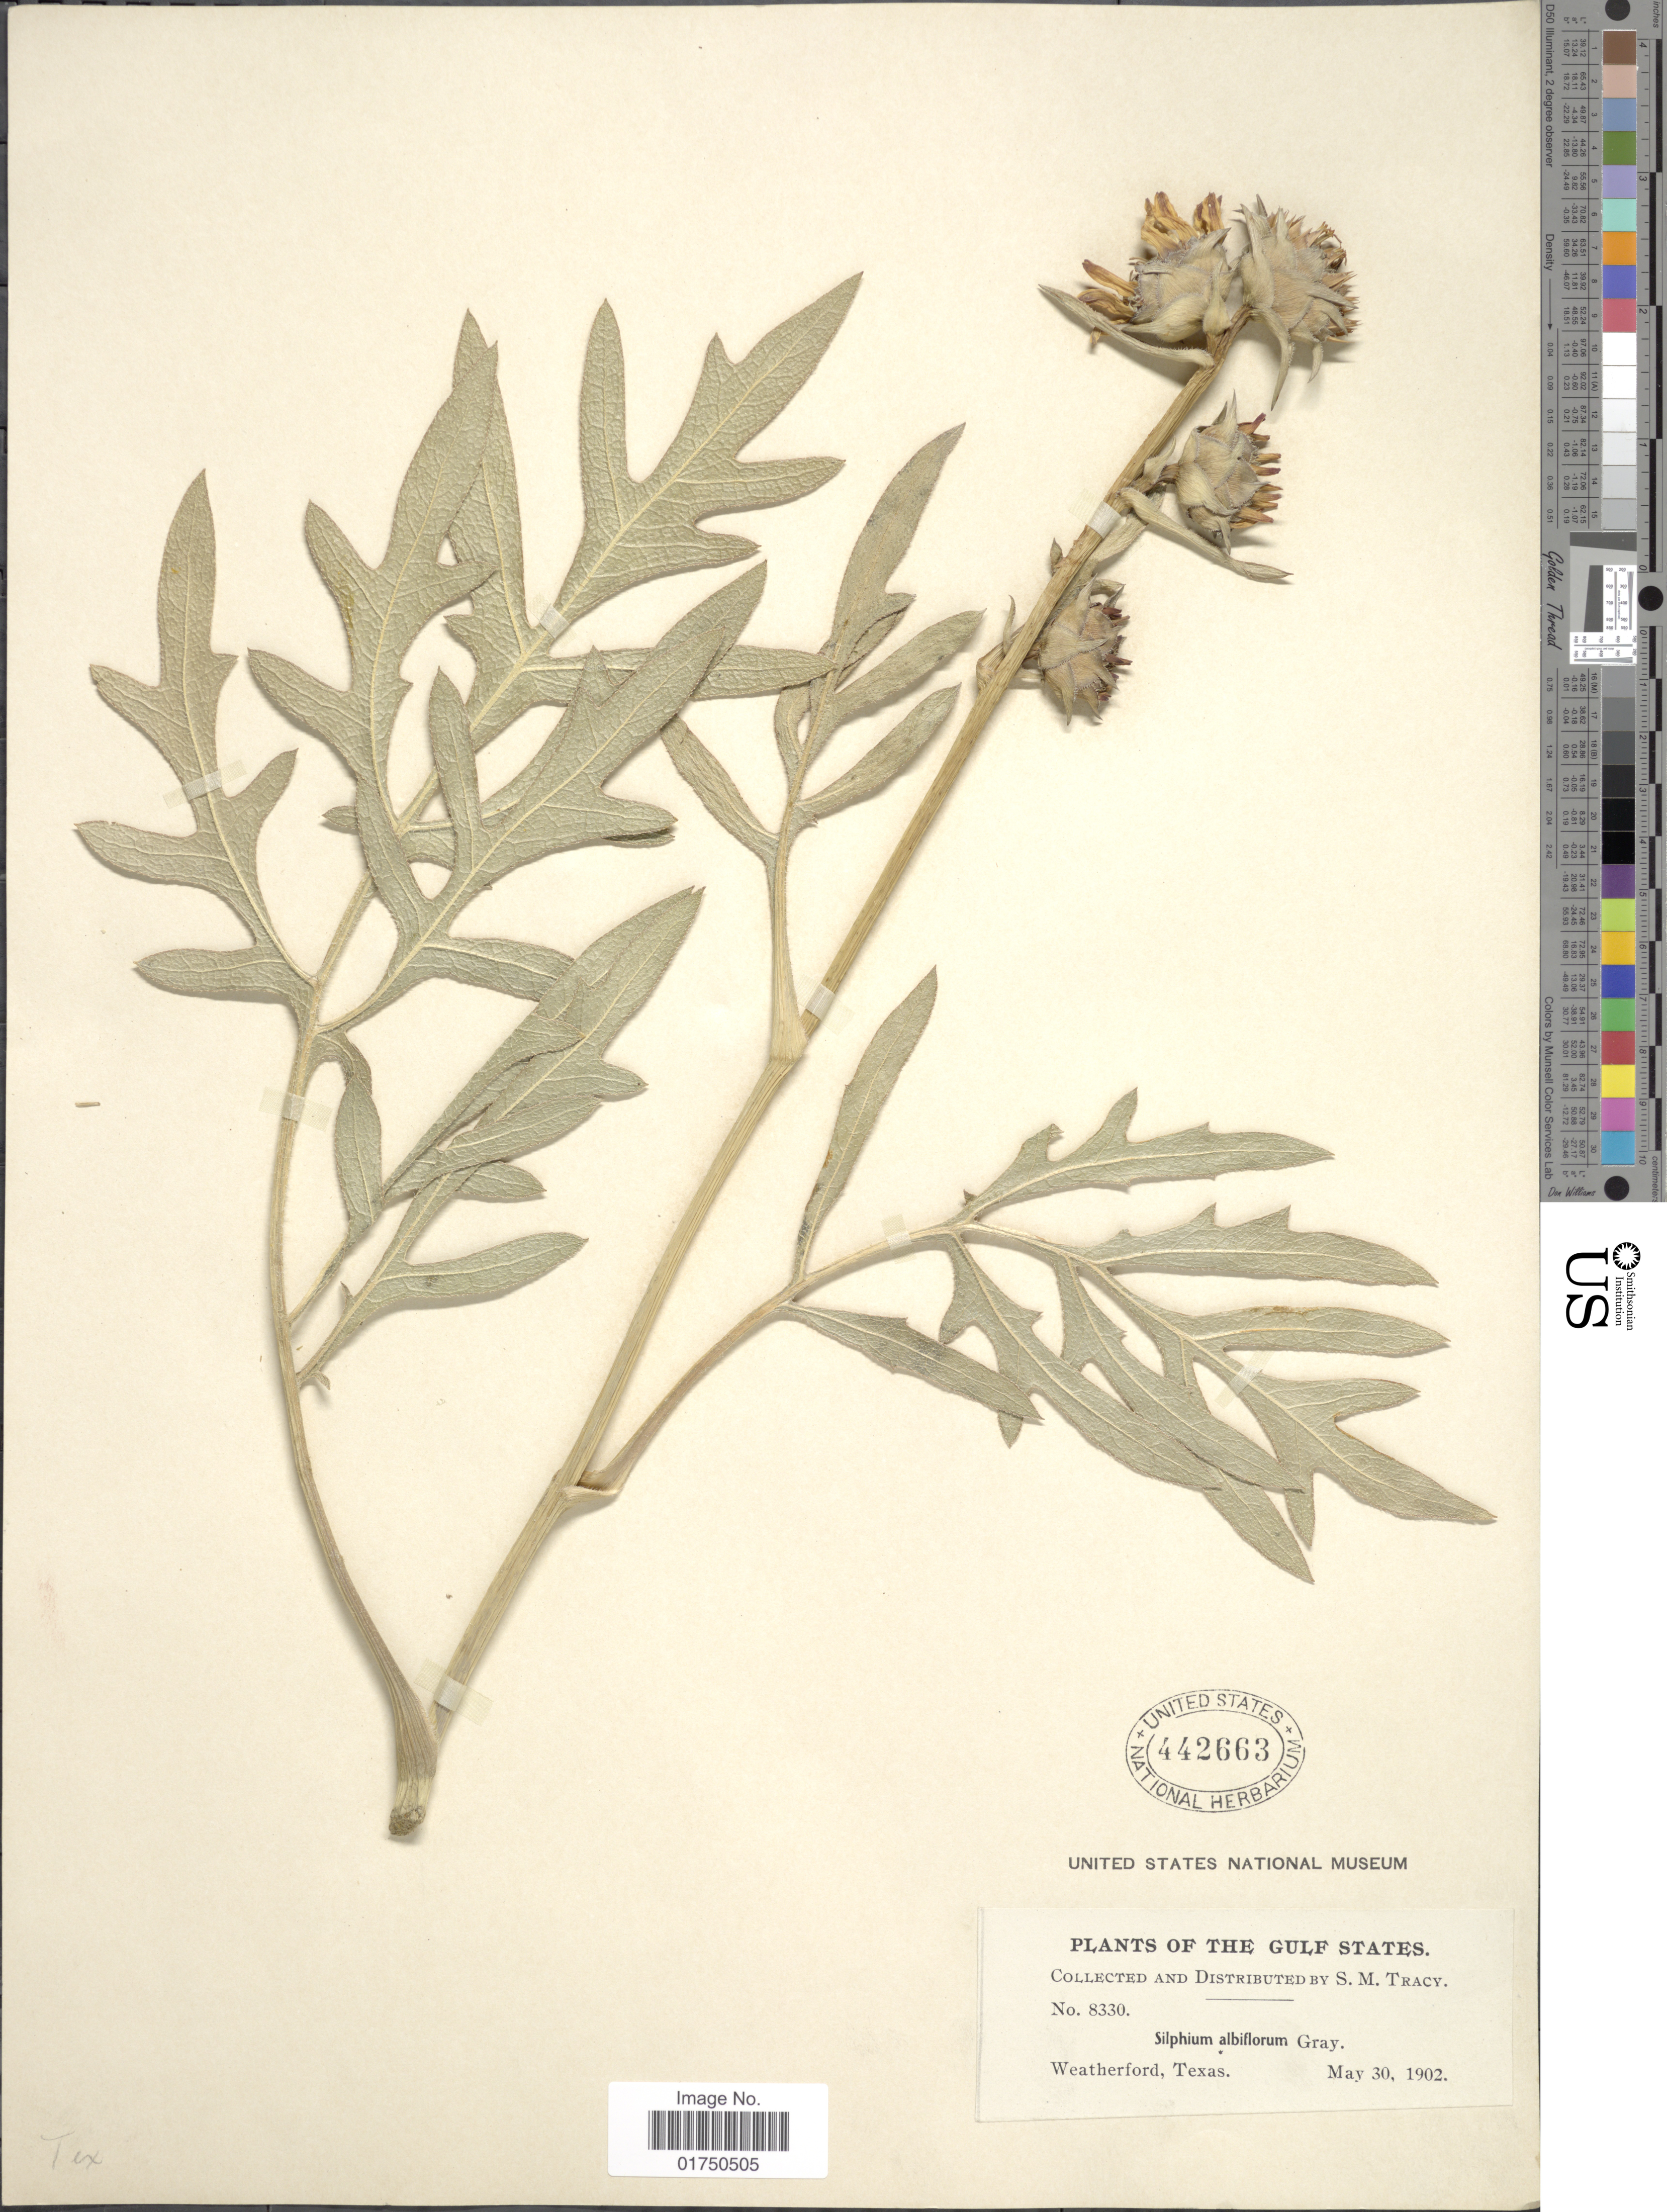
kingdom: Plantae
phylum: Tracheophyta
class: Magnoliopsida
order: Asterales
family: Asteraceae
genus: Silphium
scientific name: Silphium albiflorum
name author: A. Gray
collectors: S. M. Tracy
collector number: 8330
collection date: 1902-05-30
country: United States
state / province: Texas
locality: Gulf States. Weatherford, Texas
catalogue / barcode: US 442663